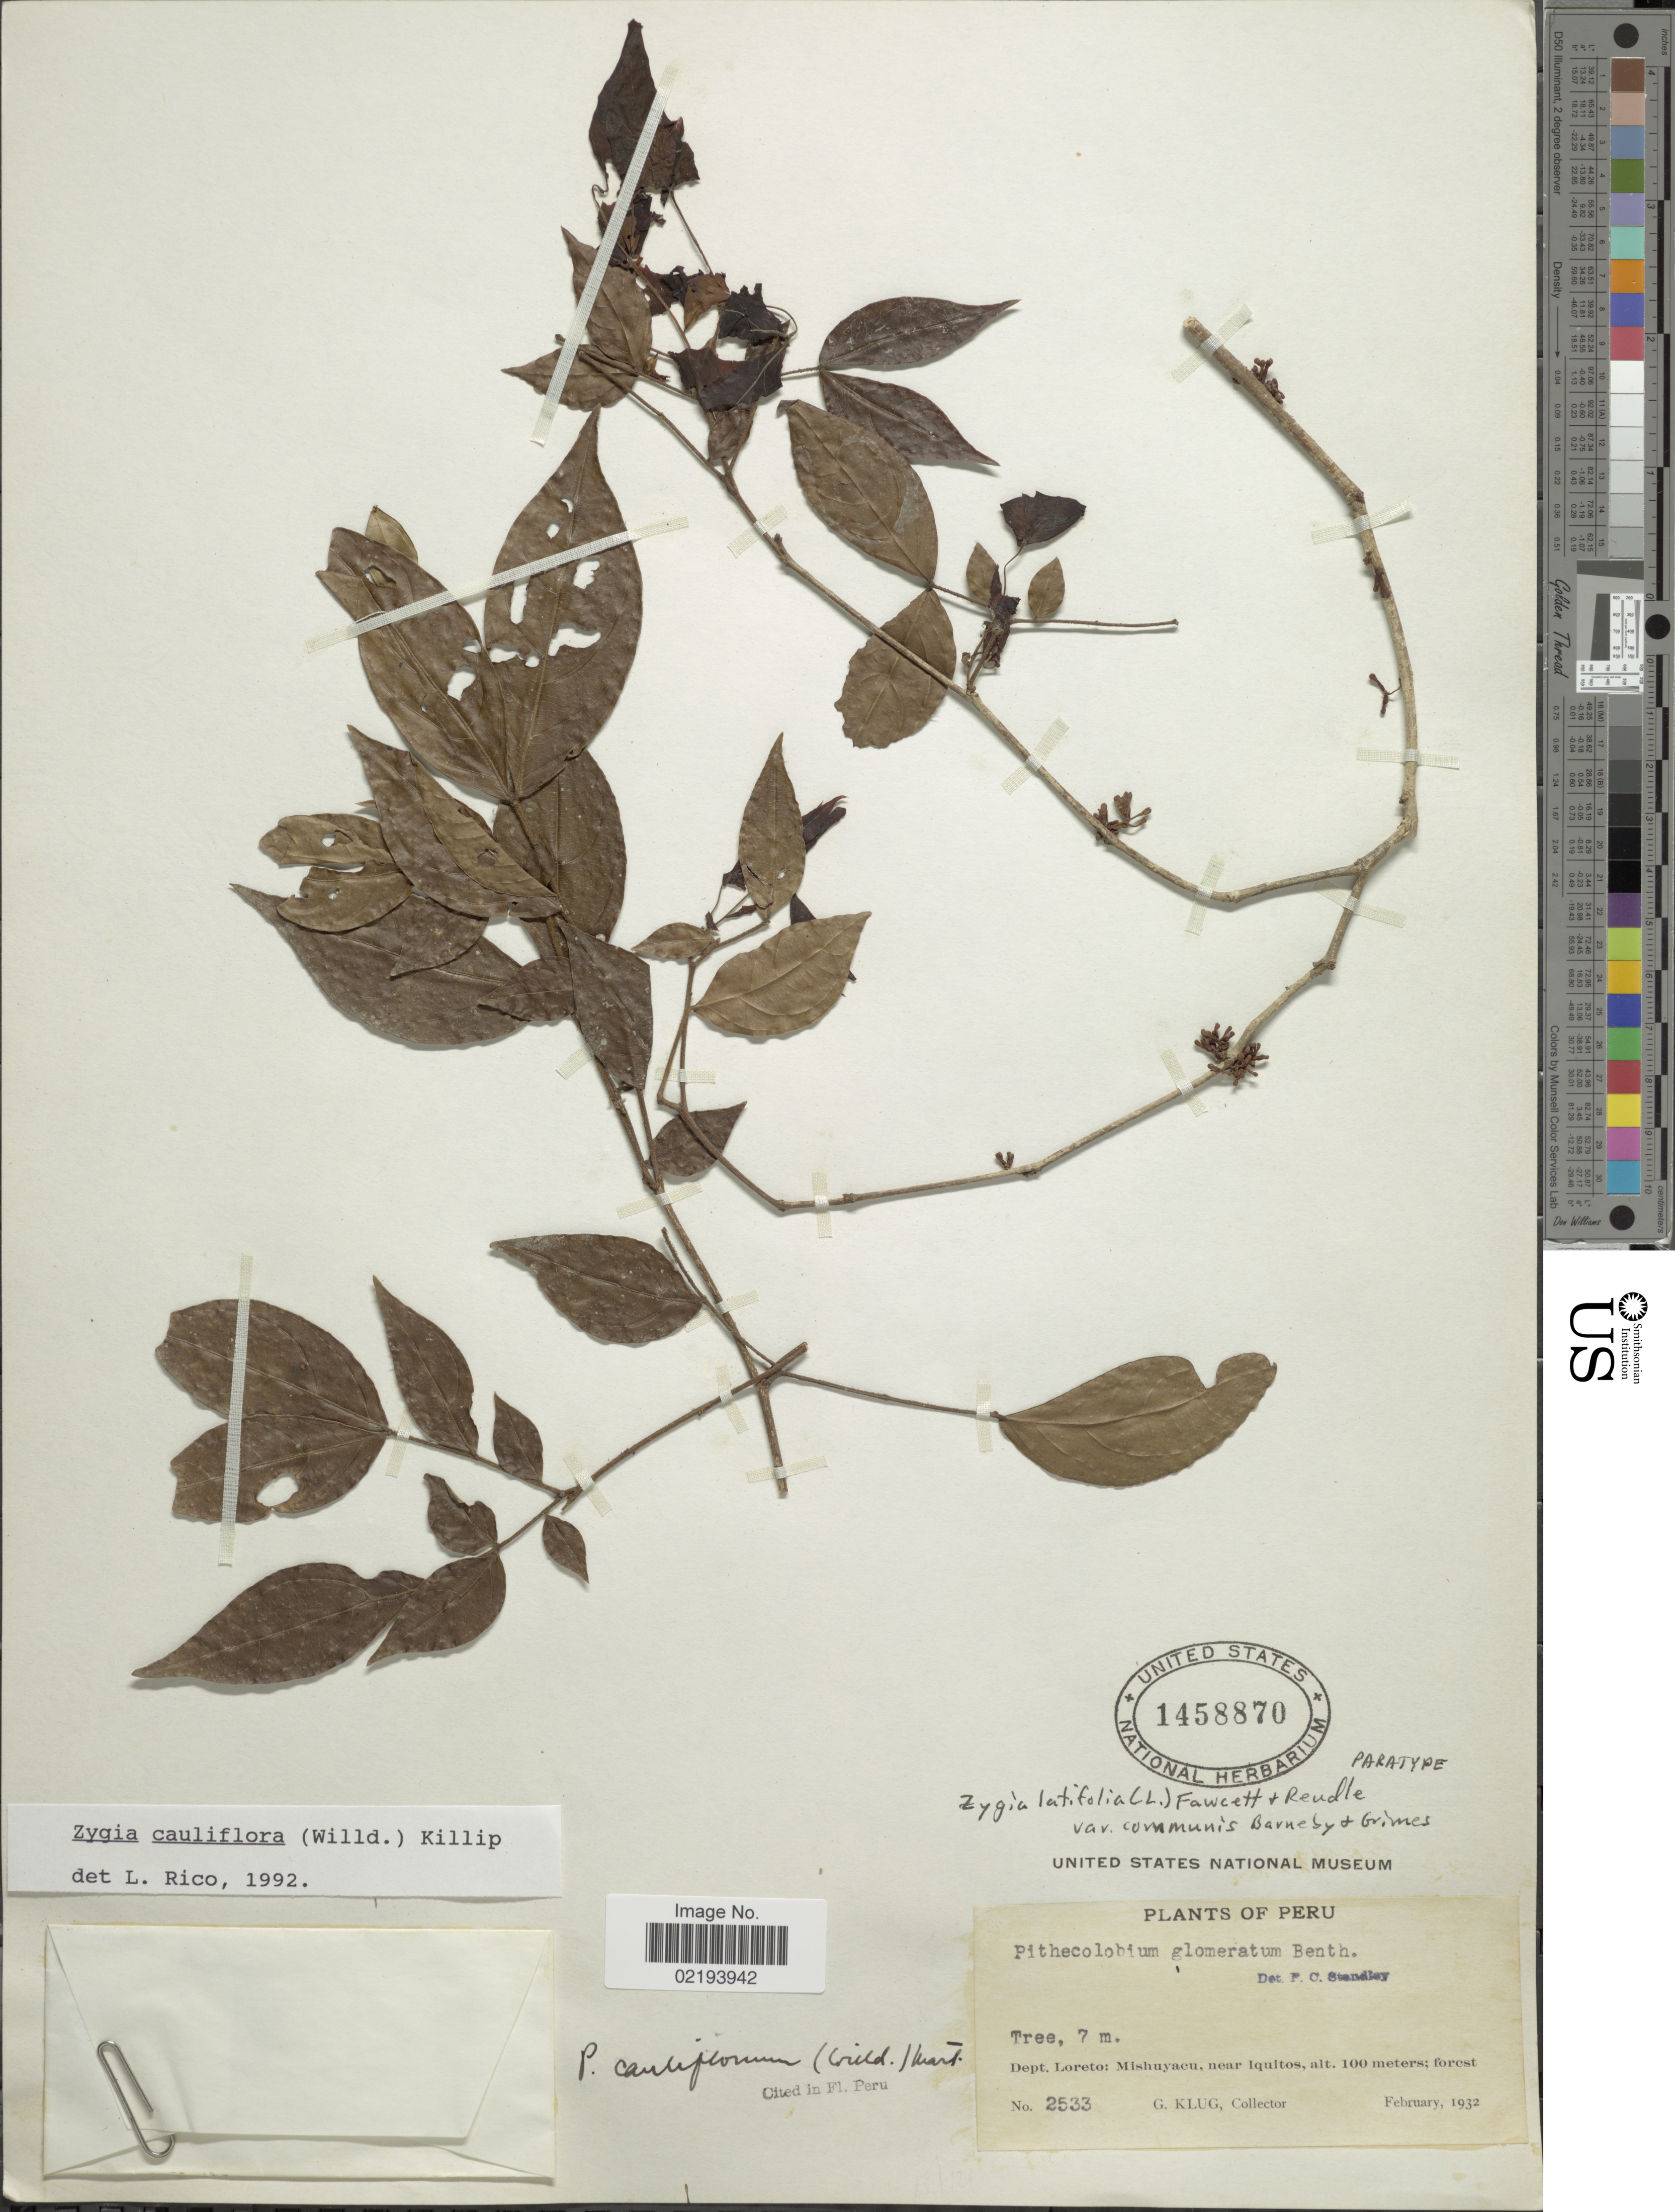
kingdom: Plantae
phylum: Tracheophyta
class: Magnoliopsida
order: Fabales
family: Fabaceae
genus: Zygia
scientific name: Zygia cauliflora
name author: (Willd.) Killip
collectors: G. Klug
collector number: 2533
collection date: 1932-02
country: Peru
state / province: Loreto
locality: Dept. Loreto: Mishuyacu, near Iquitos; forest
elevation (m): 100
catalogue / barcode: US 1458870